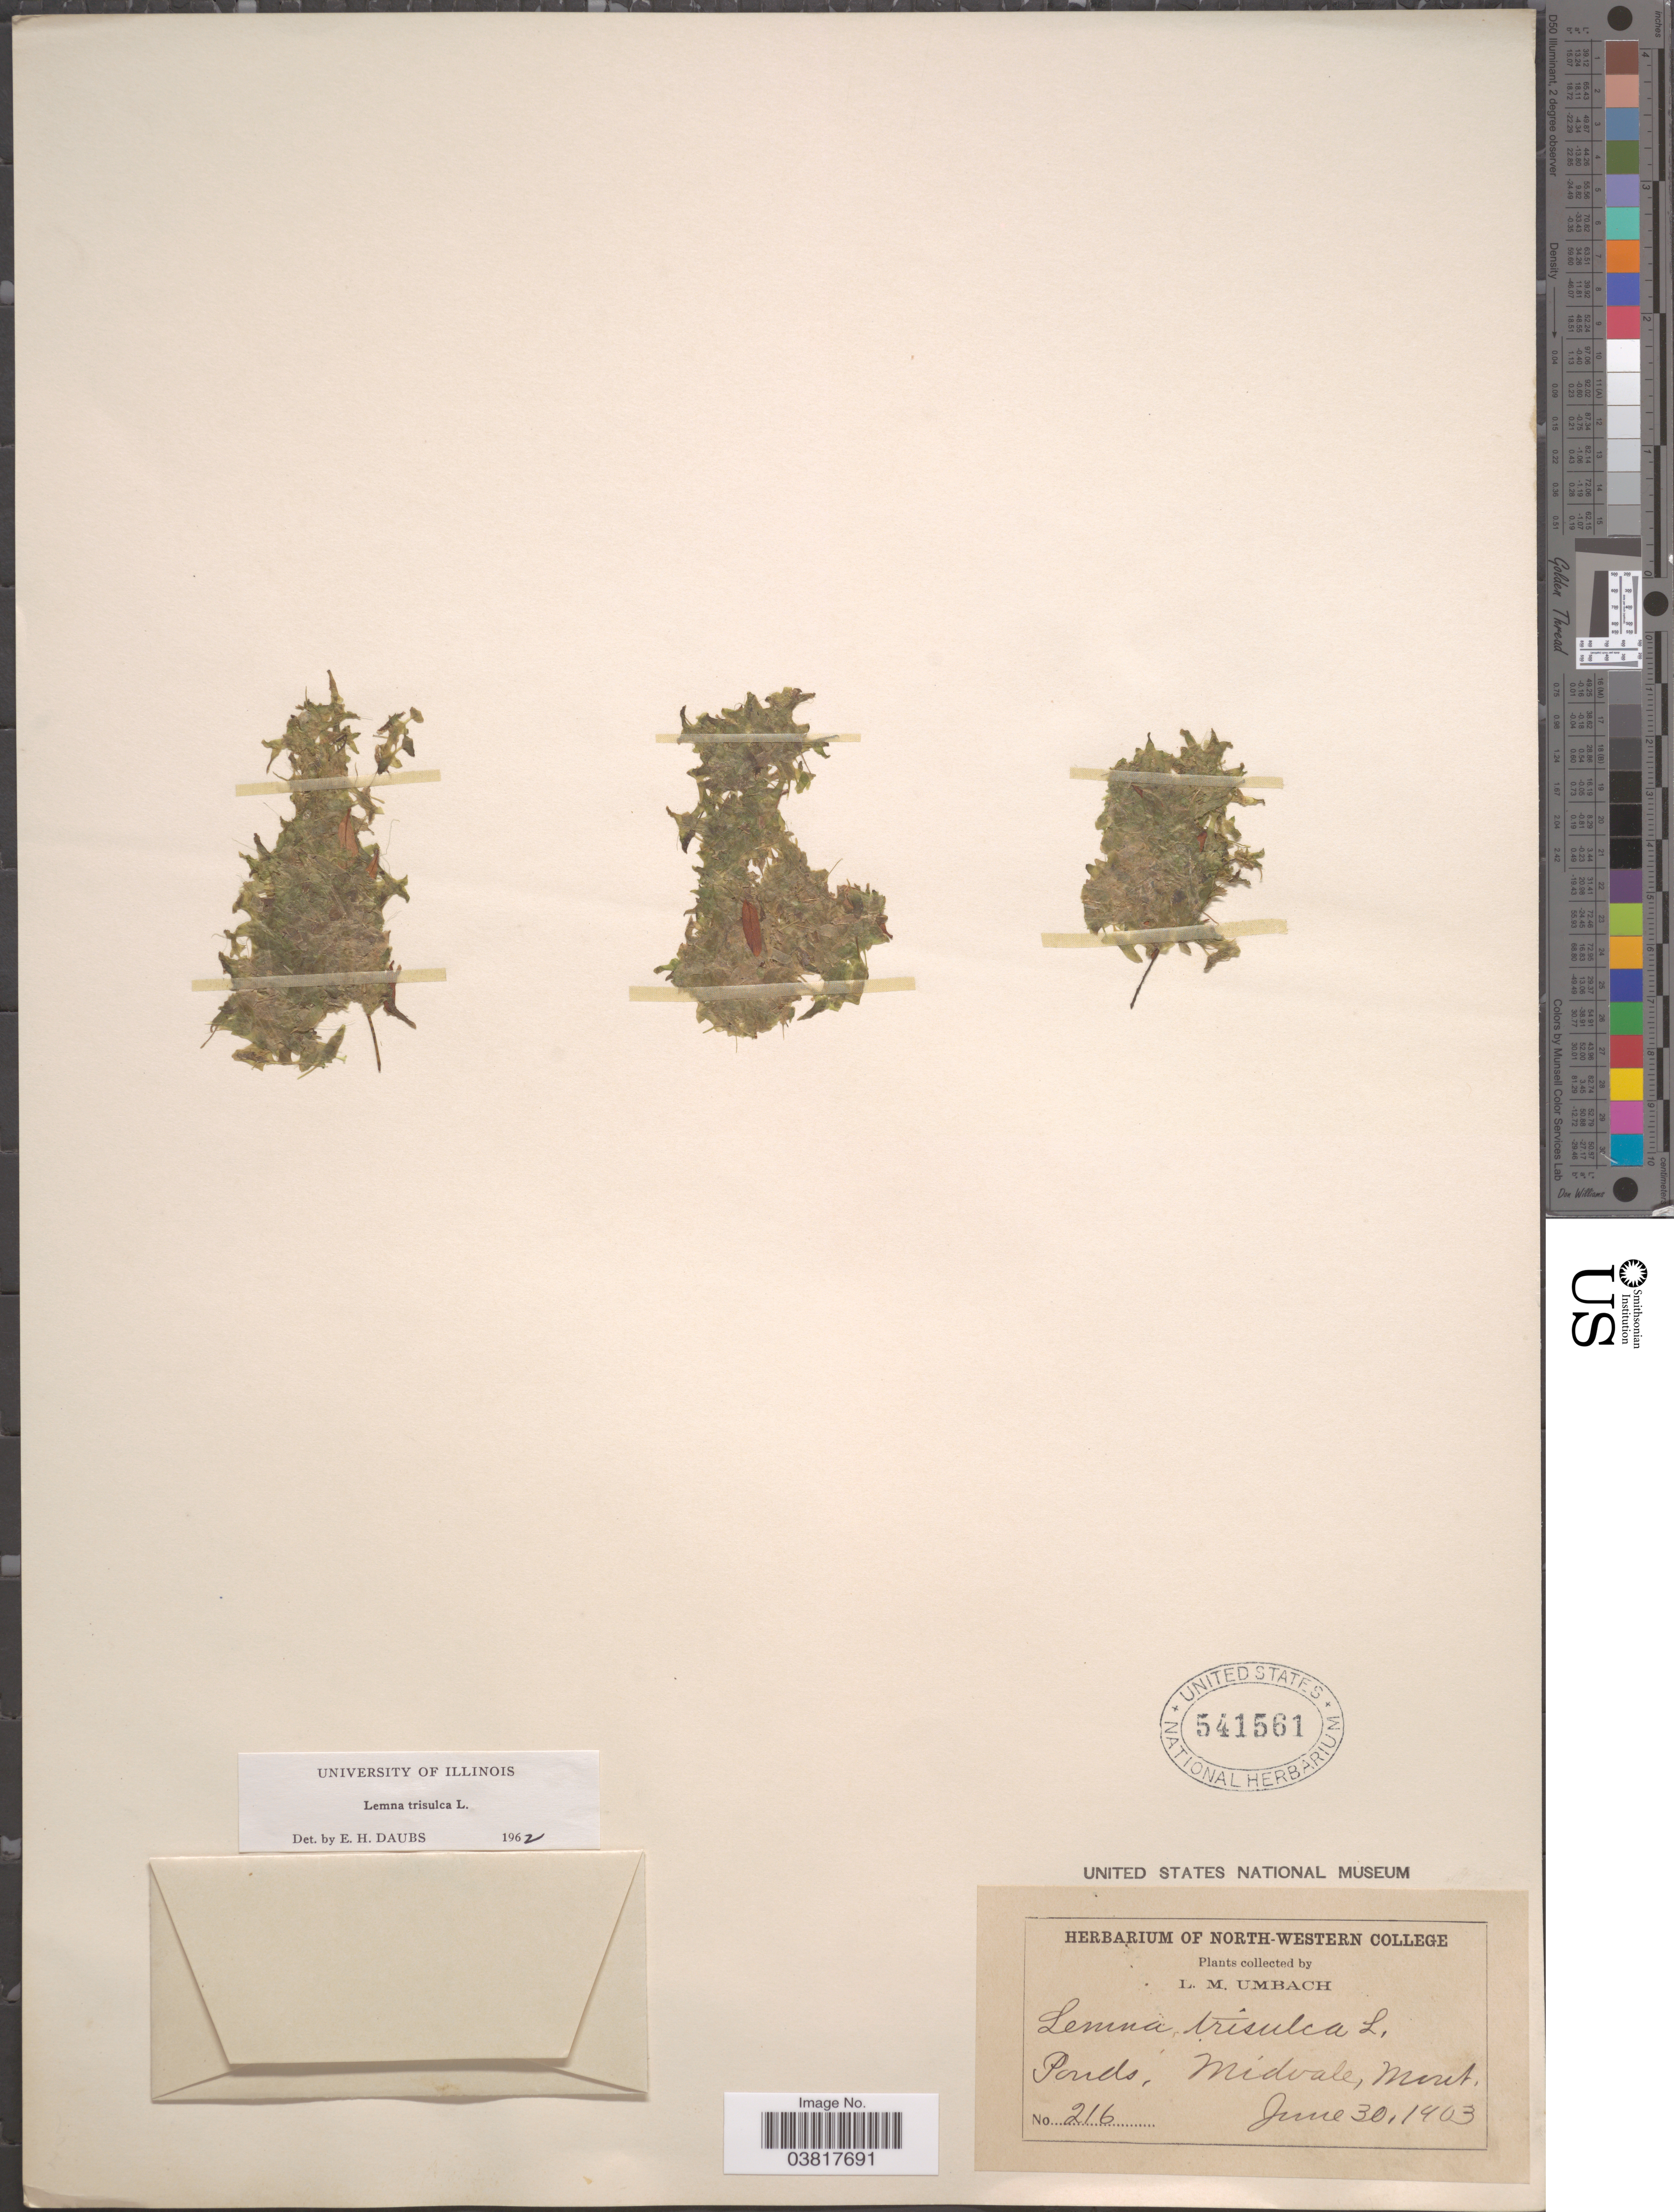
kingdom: Plantae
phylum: Tracheophyta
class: Liliopsida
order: Alismatales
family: Araceae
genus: Lemna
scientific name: Lemna trisulca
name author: L.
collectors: L. M. Umbach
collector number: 216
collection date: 1903-06-30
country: United States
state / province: Montana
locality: Ponds, Midvale.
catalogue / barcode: US 541561